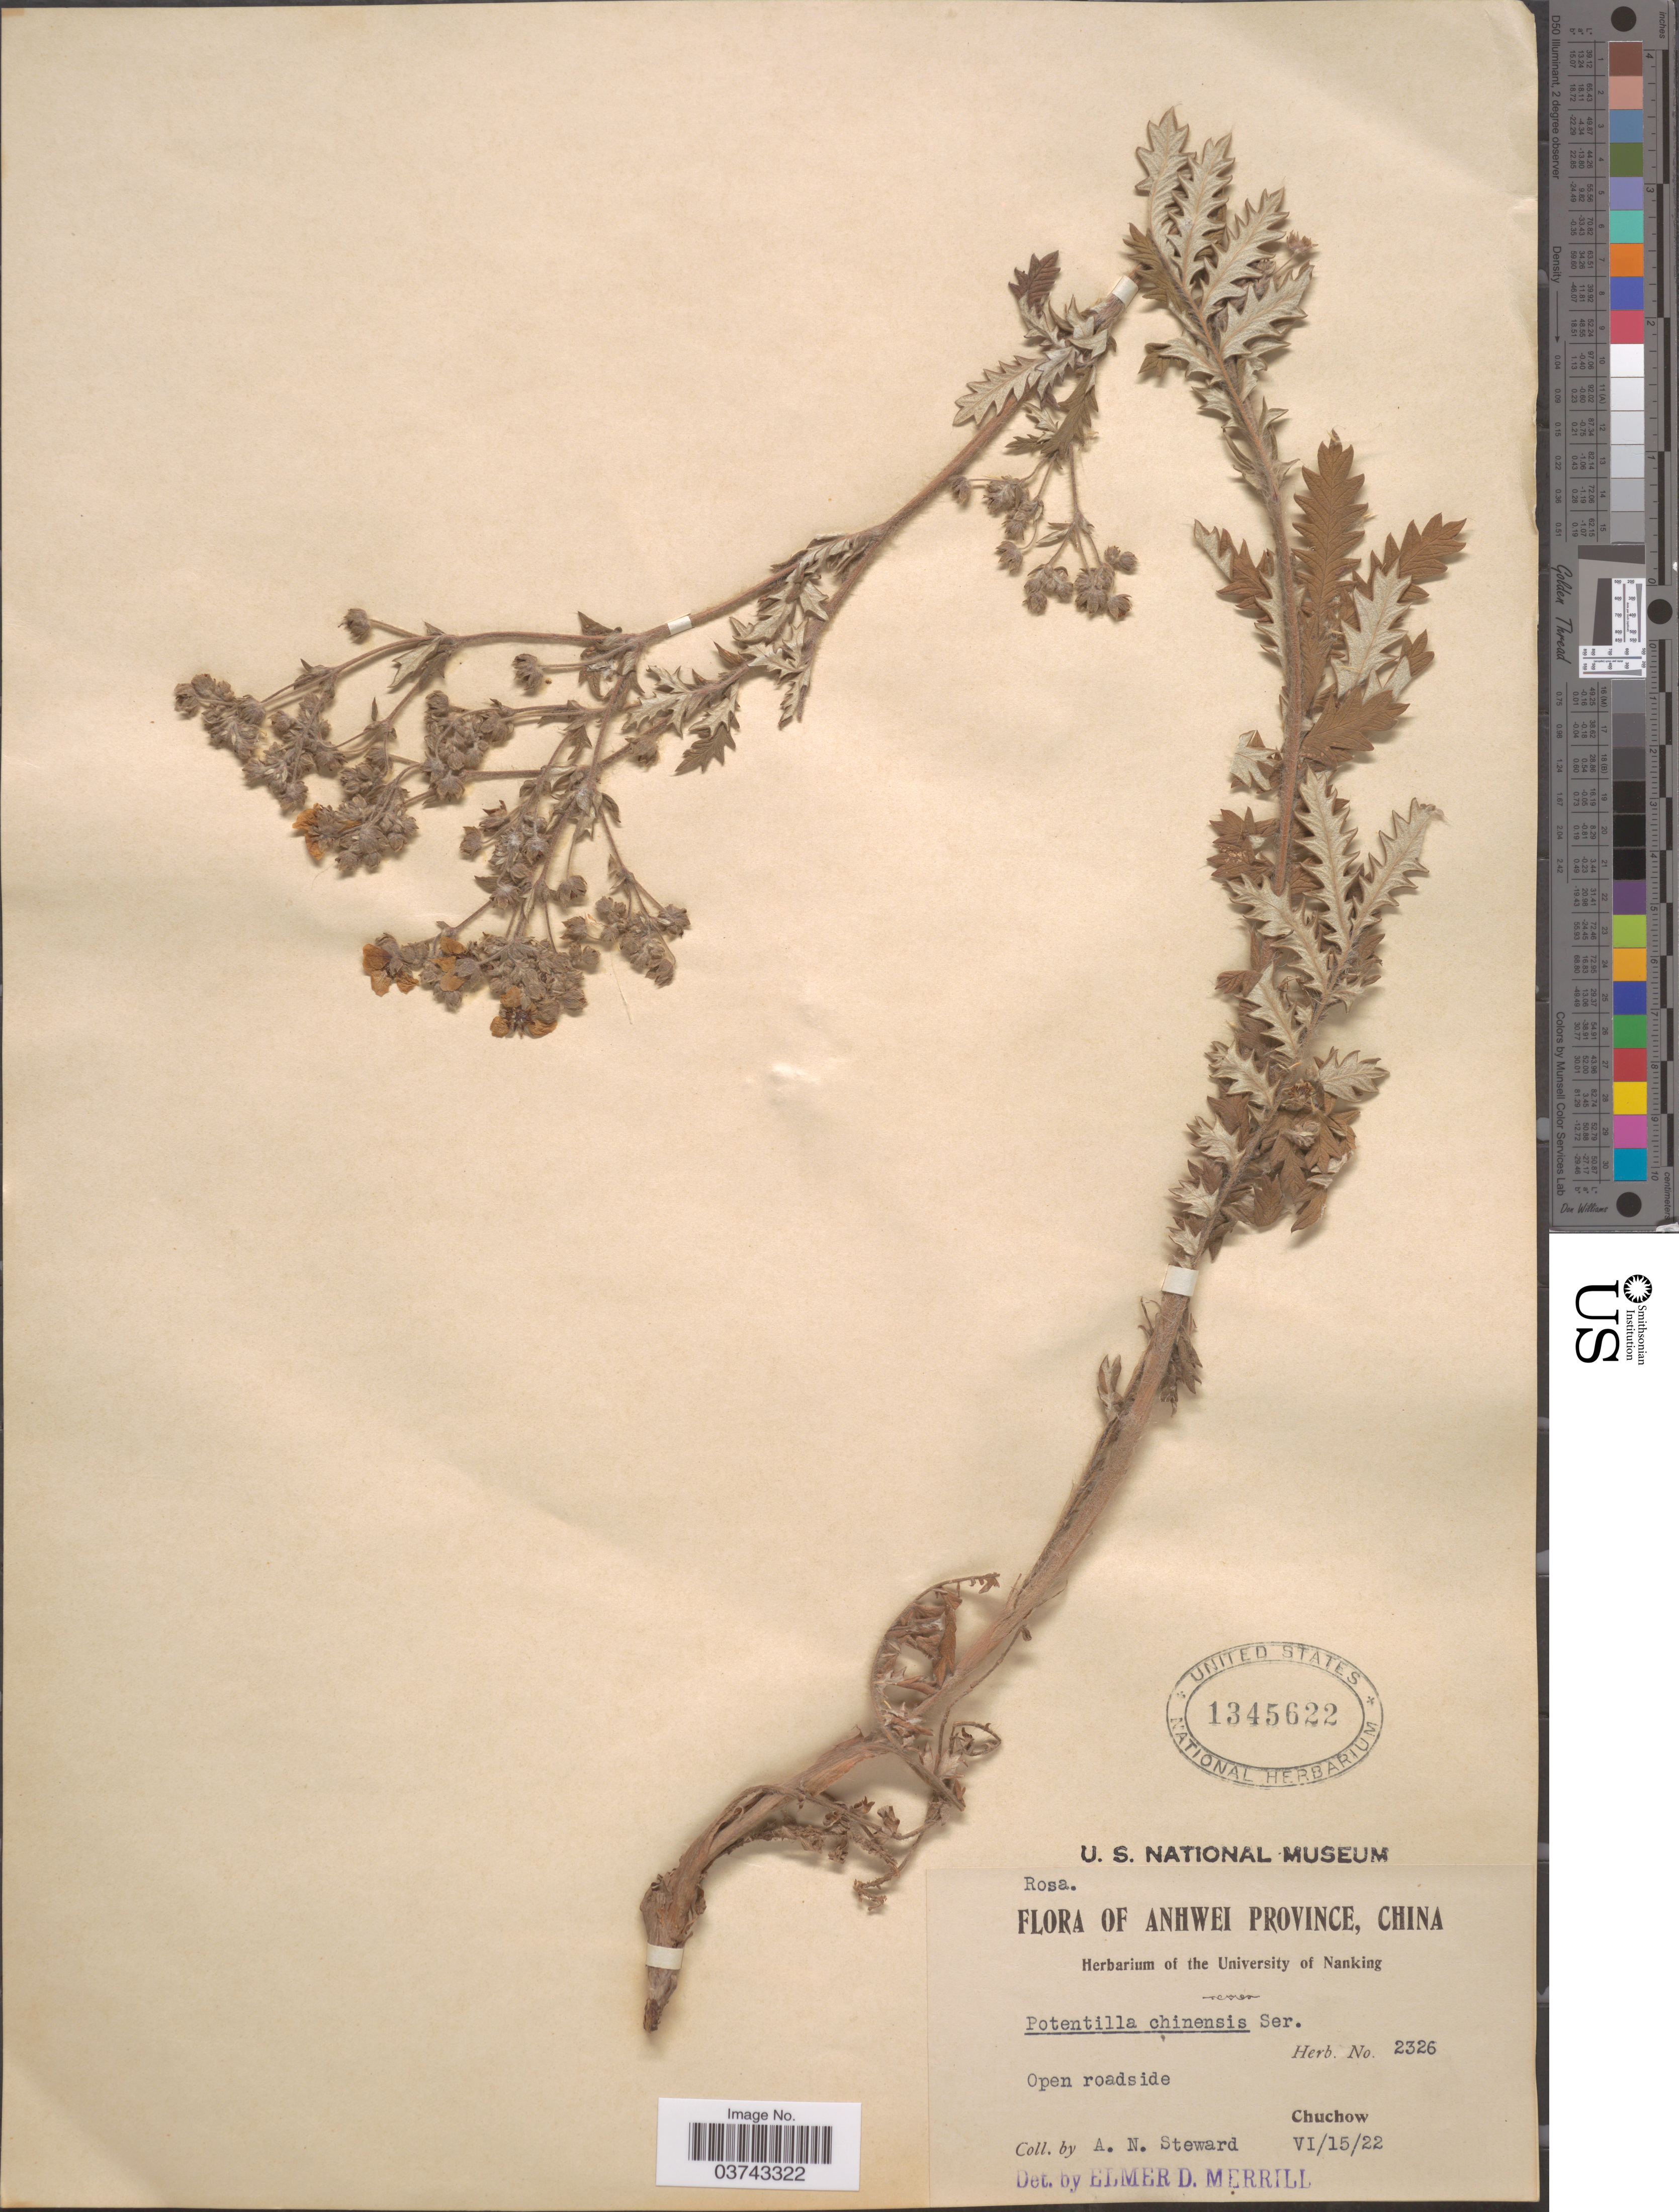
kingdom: Plantae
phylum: Tracheophyta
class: Magnoliopsida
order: Rosales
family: Rosaceae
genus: Potentilla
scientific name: Potentilla chinensis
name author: Ser.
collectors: A. N. Steward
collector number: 2326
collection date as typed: Transcribed d/m/y: 15/6/22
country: China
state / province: Anhui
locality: Anhwei Province. Chuchow.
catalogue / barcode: US 1345622